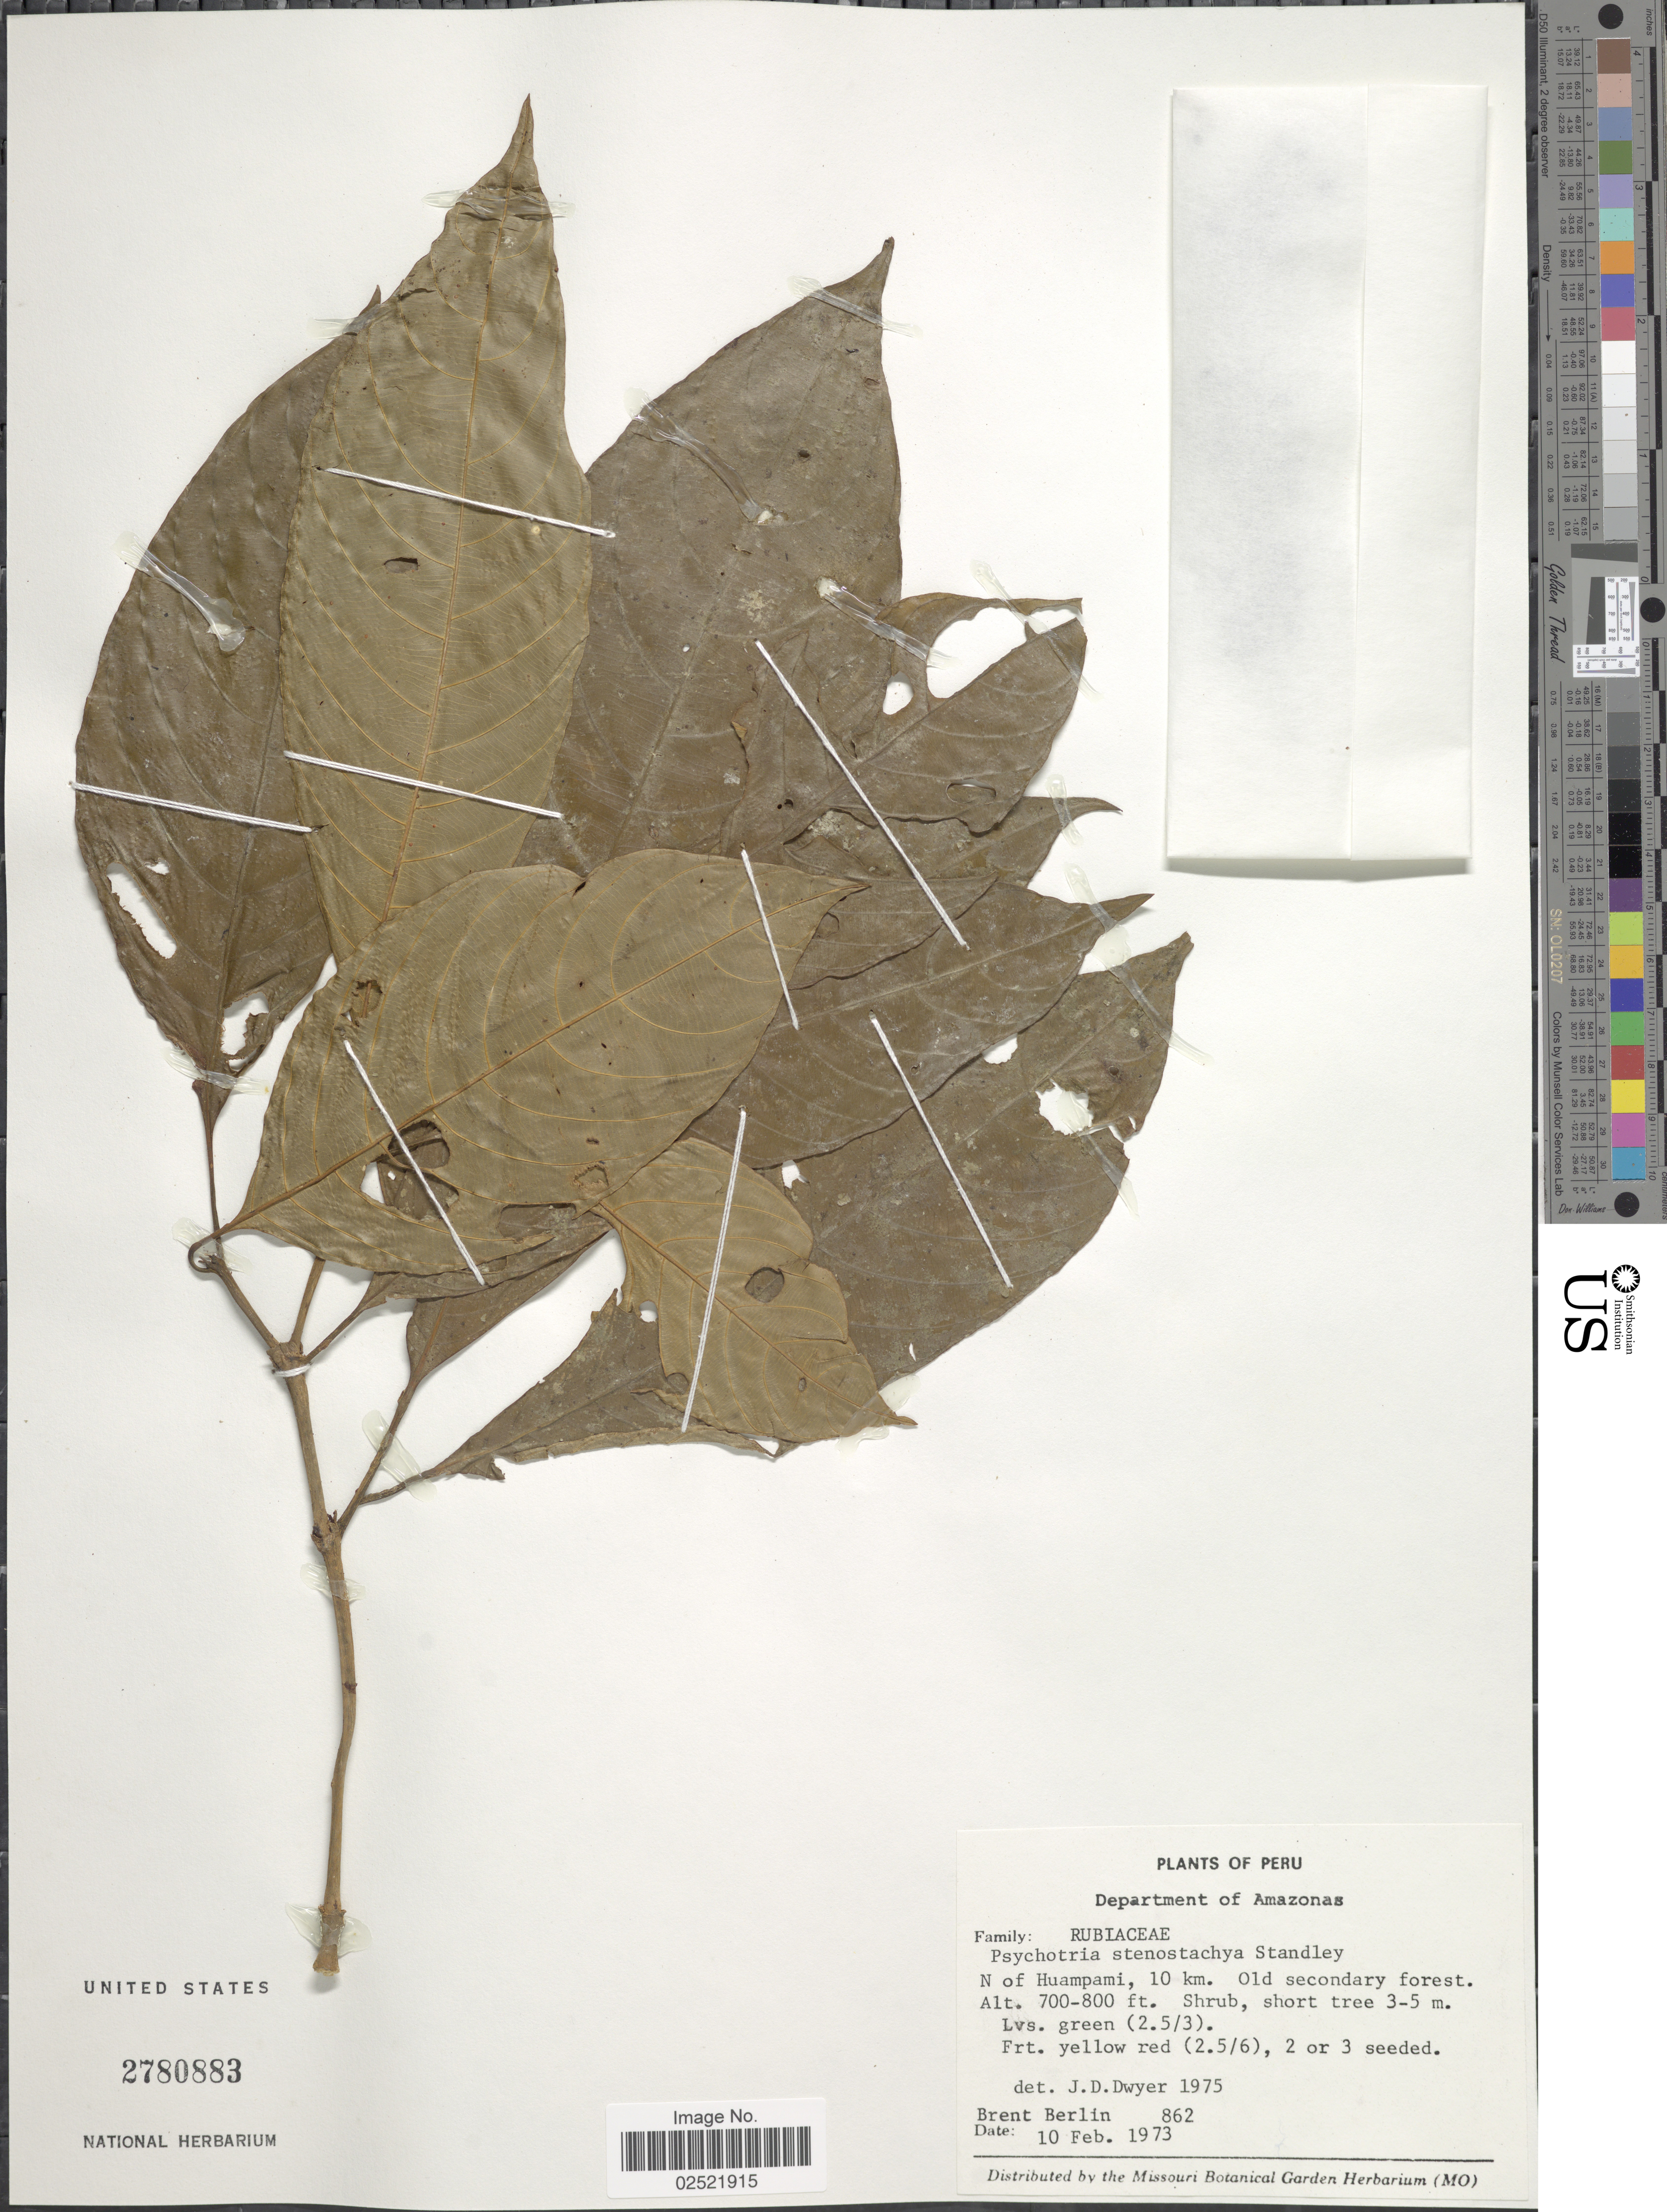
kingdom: Plantae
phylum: Tracheophyta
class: Magnoliopsida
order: Gentianales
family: Rubiaceae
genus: Psychotria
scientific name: Psychotria stenostachya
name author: Standl.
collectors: B. Berlin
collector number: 862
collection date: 1973-02-10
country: Peru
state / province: Amazonas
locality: N of Huampami, 10 km.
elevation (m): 213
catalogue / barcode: US 2780883